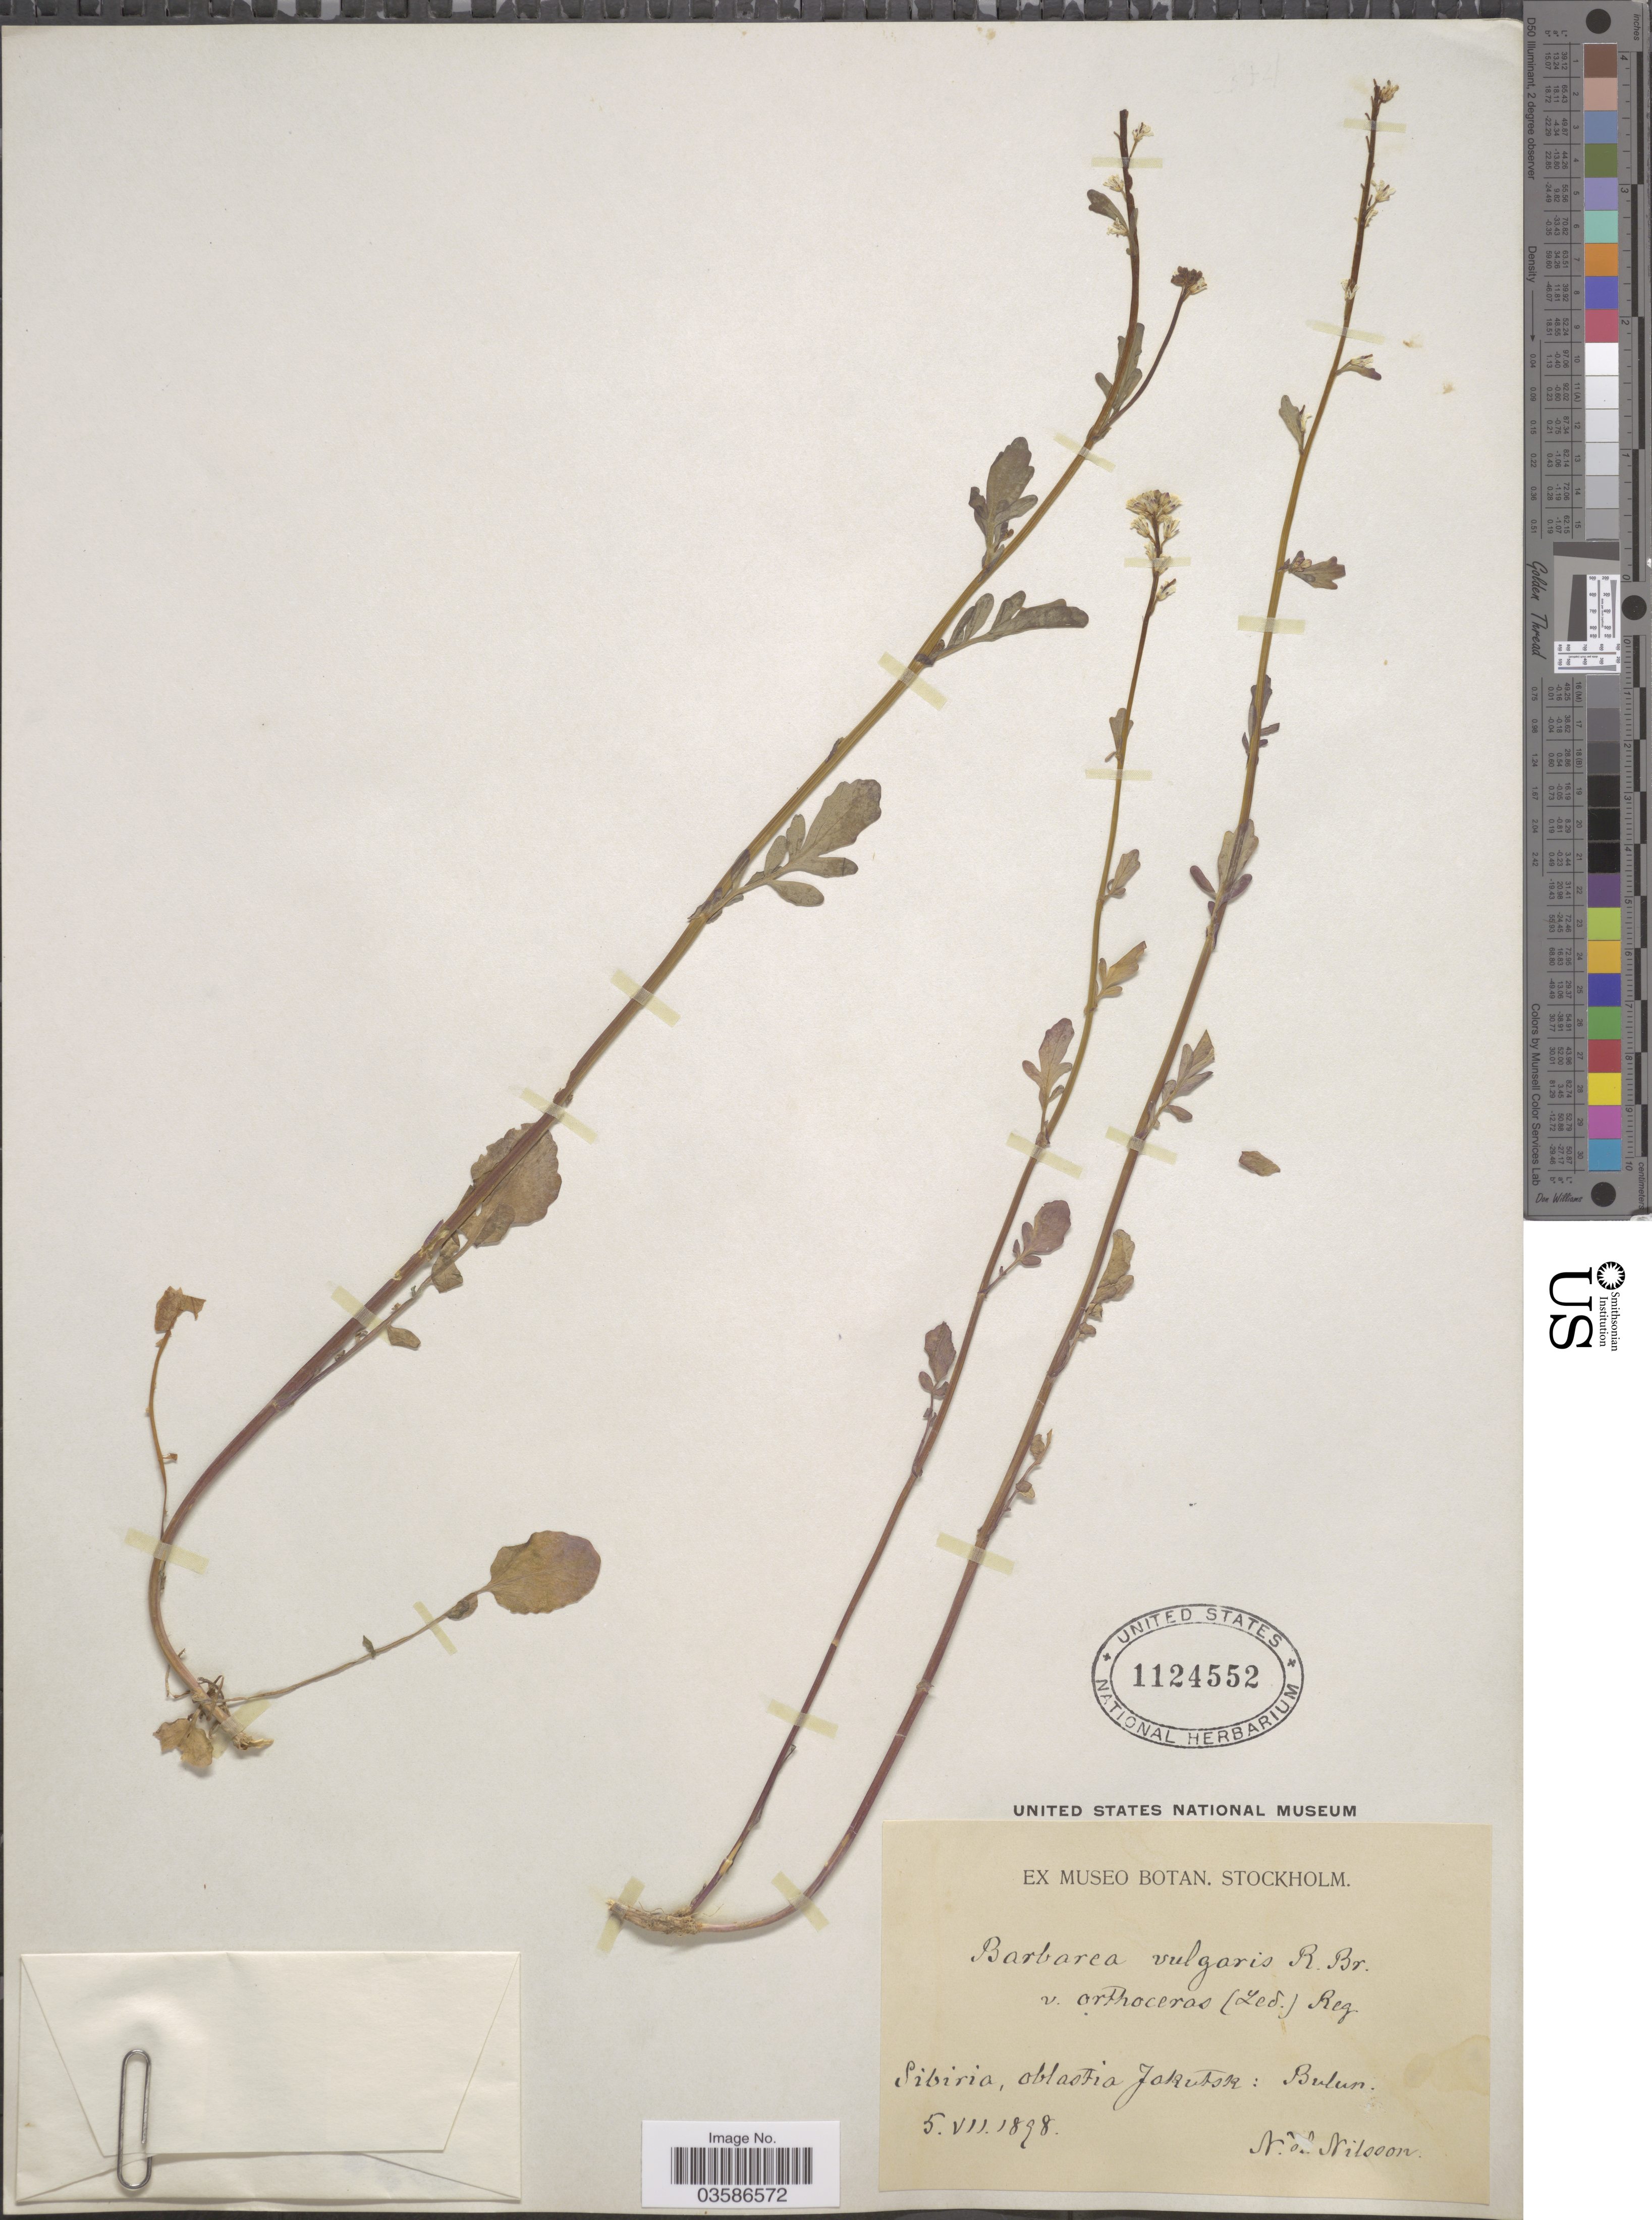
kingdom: Plantae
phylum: Tracheophyta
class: Magnoliopsida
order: Brassicales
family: Brassicaceae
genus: Barbarea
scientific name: Barbarea vulgaris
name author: W.T. Aiton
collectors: N. H. Nilsson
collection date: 1898-07-05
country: Russian Federation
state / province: Sakha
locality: Sibiria, oblastia Jakutsk: Bulun.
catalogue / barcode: US 1124552